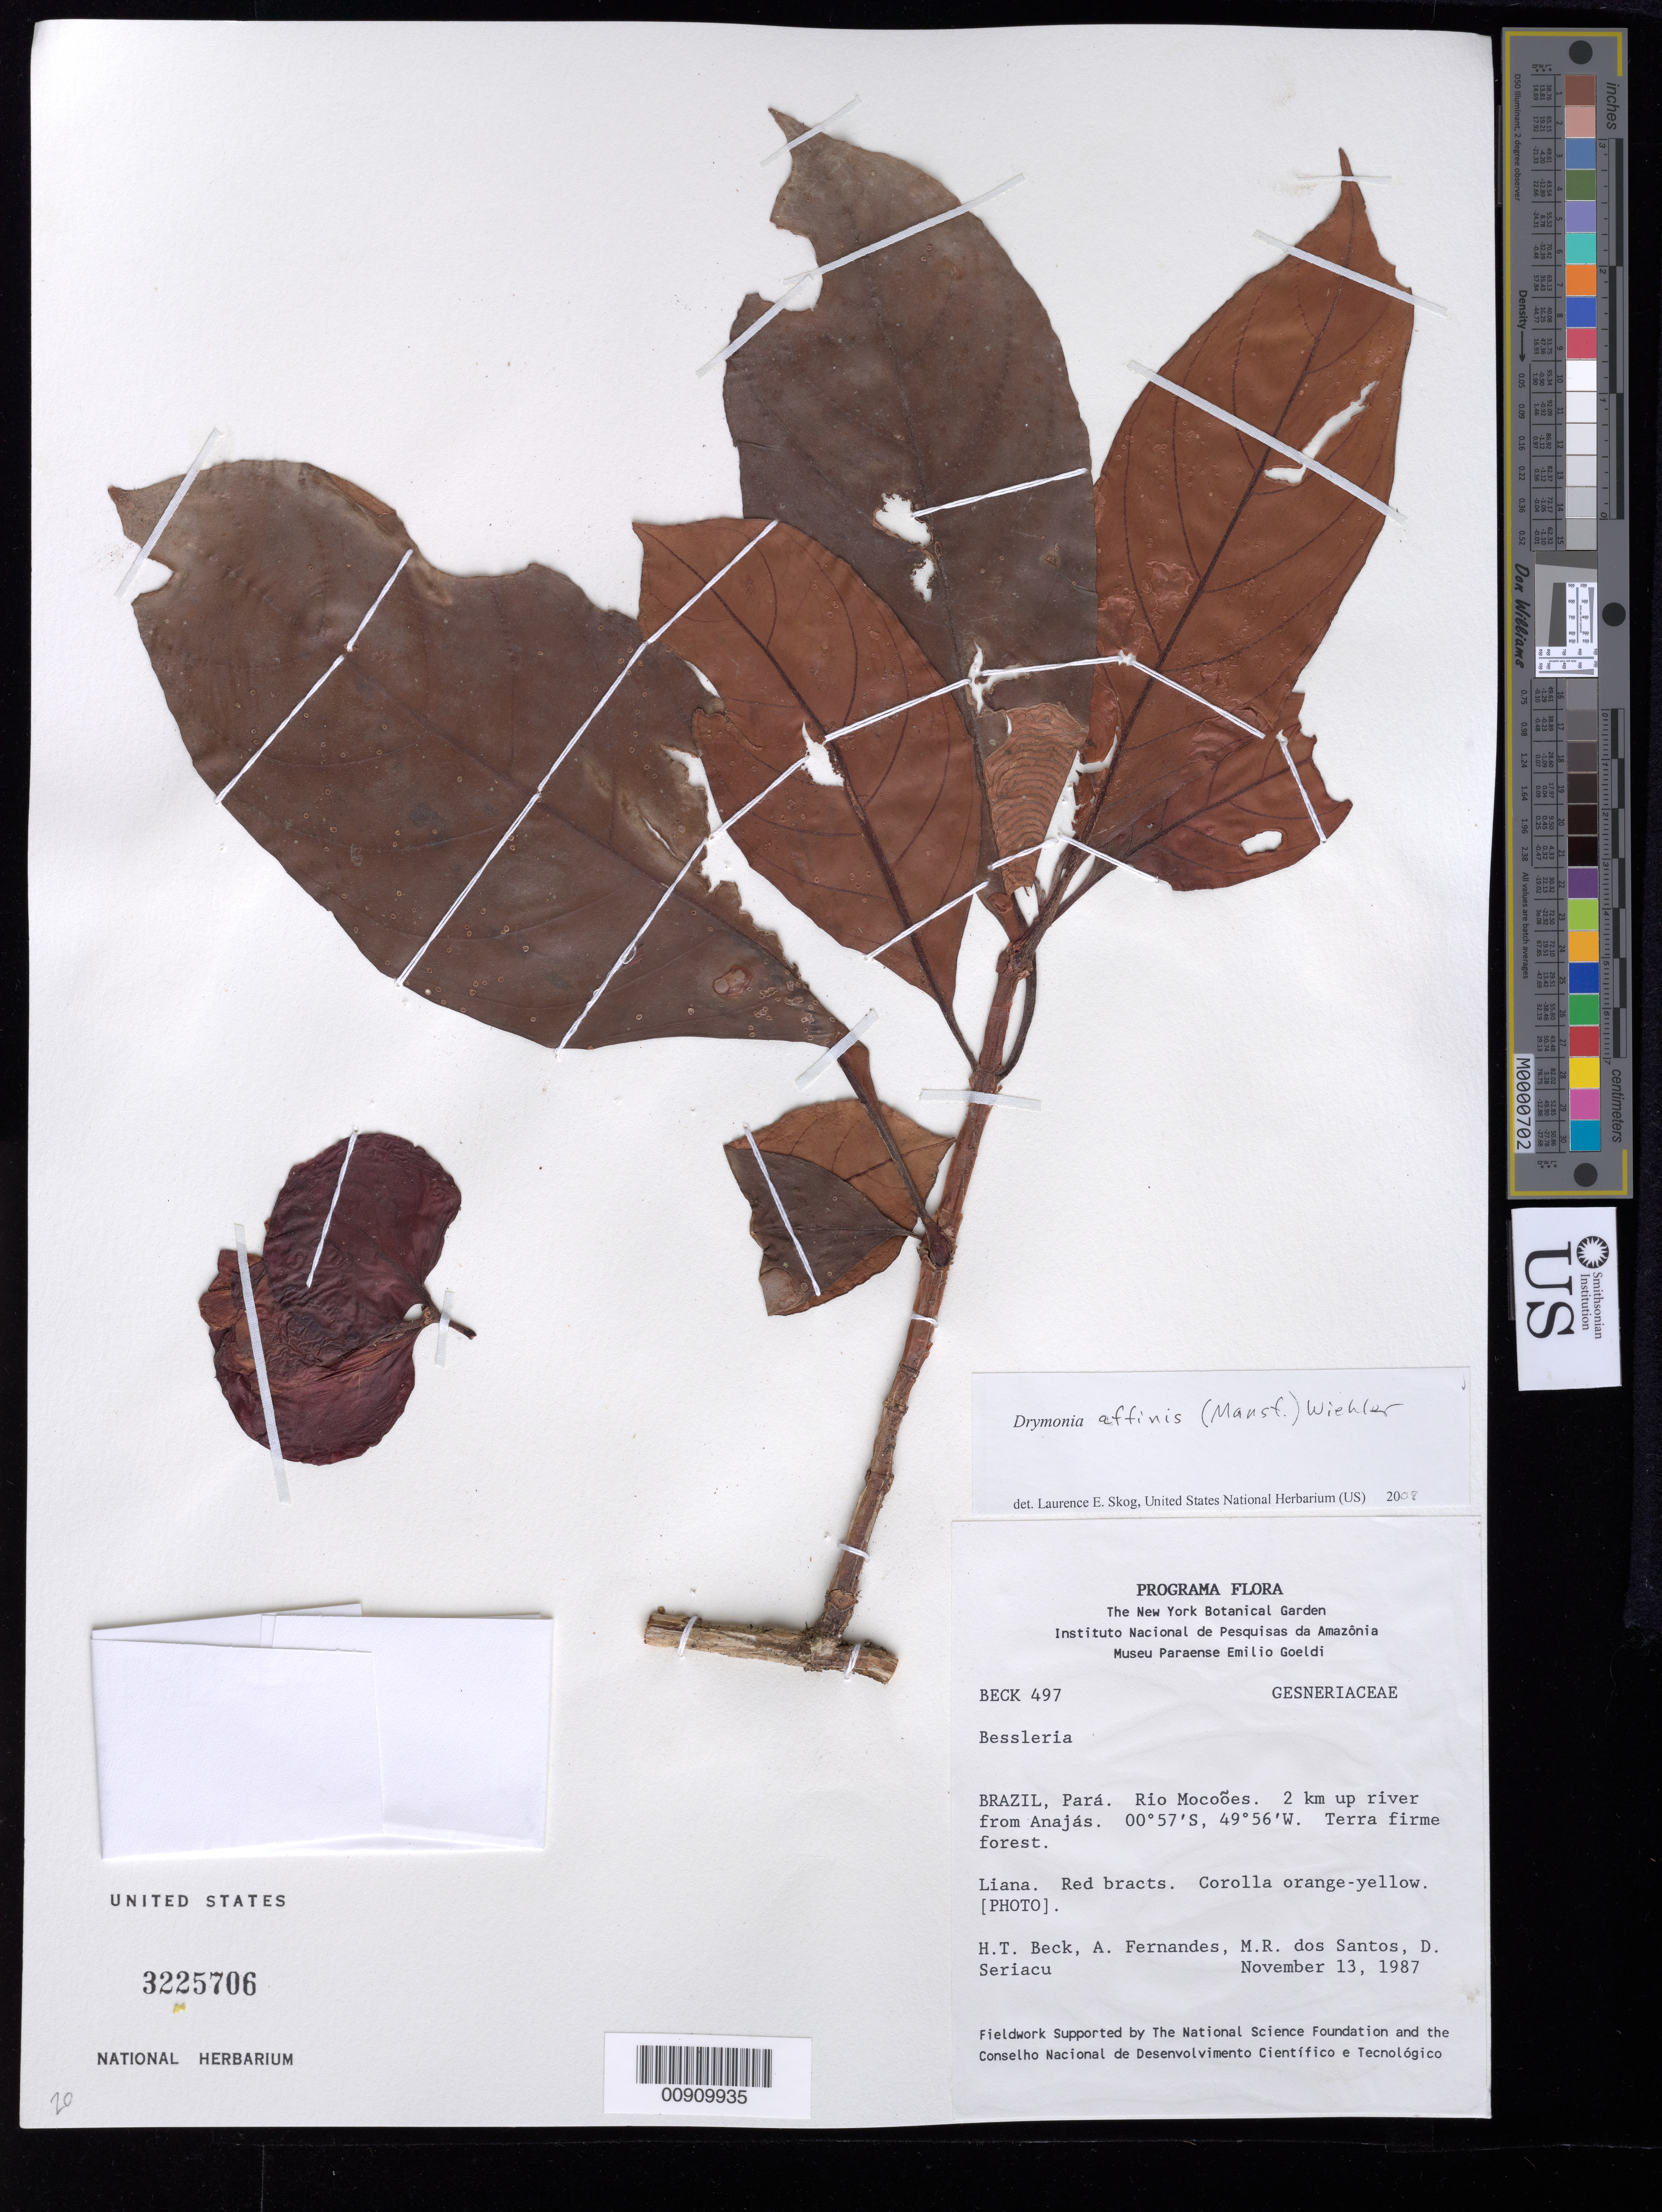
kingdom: Plantae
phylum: Tracheophyta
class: Magnoliopsida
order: Lamiales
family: Gesneriaceae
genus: Drymonia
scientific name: Drymonia affinis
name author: (Mansf.) Wiehler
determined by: Skog, Laurence E.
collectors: H. T. Beck, A. Fernandes, M. R. Santos & D. Seriacu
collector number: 497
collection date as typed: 13 Nov 1987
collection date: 1987-11-13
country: Brazil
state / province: Pará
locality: Rio Mocooes, 2 km up river from Anajás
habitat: Terra firme forest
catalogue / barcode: US 3225706